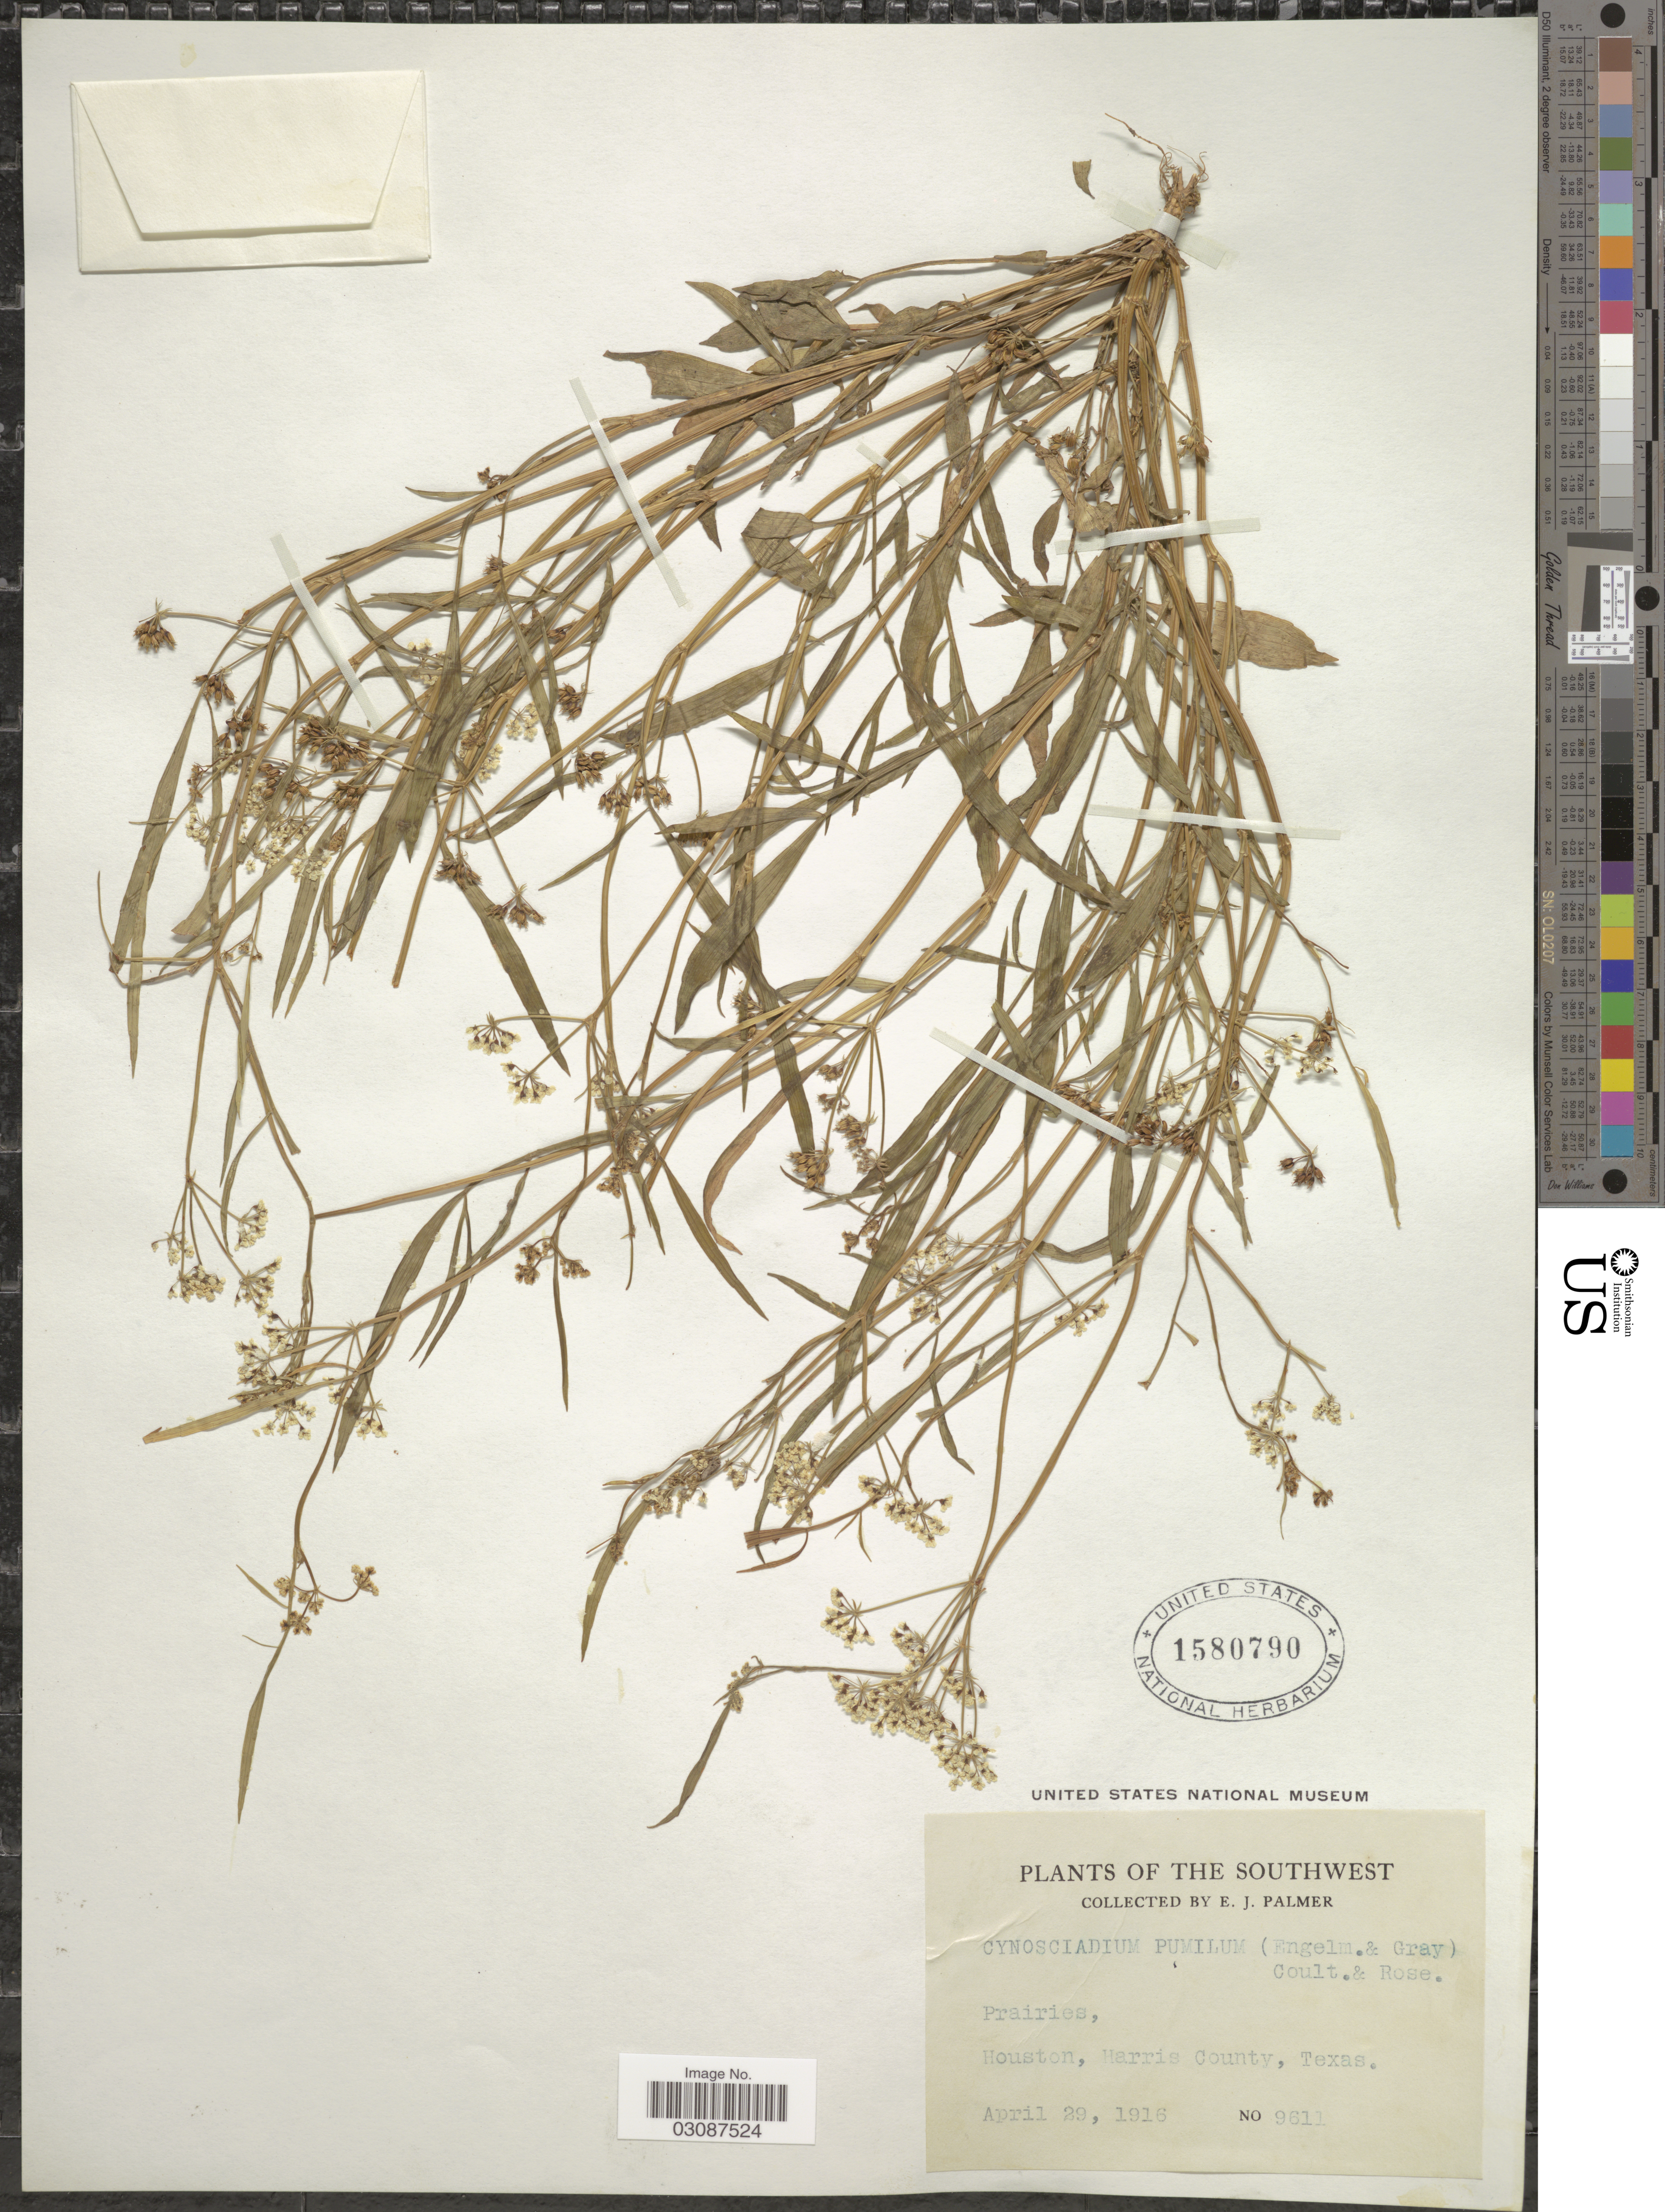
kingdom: Plantae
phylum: Tracheophyta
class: Magnoliopsida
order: Apiales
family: Apiaceae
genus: Limnosciadium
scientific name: Limnosciadium pumilum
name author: (Engelm. & A. Gray) Mathias & Constance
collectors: E. J. Palmer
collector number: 9611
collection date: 1916-04-29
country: United States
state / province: Texas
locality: Southwest. Prairies, Houston, Harris County.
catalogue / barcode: US 1580790